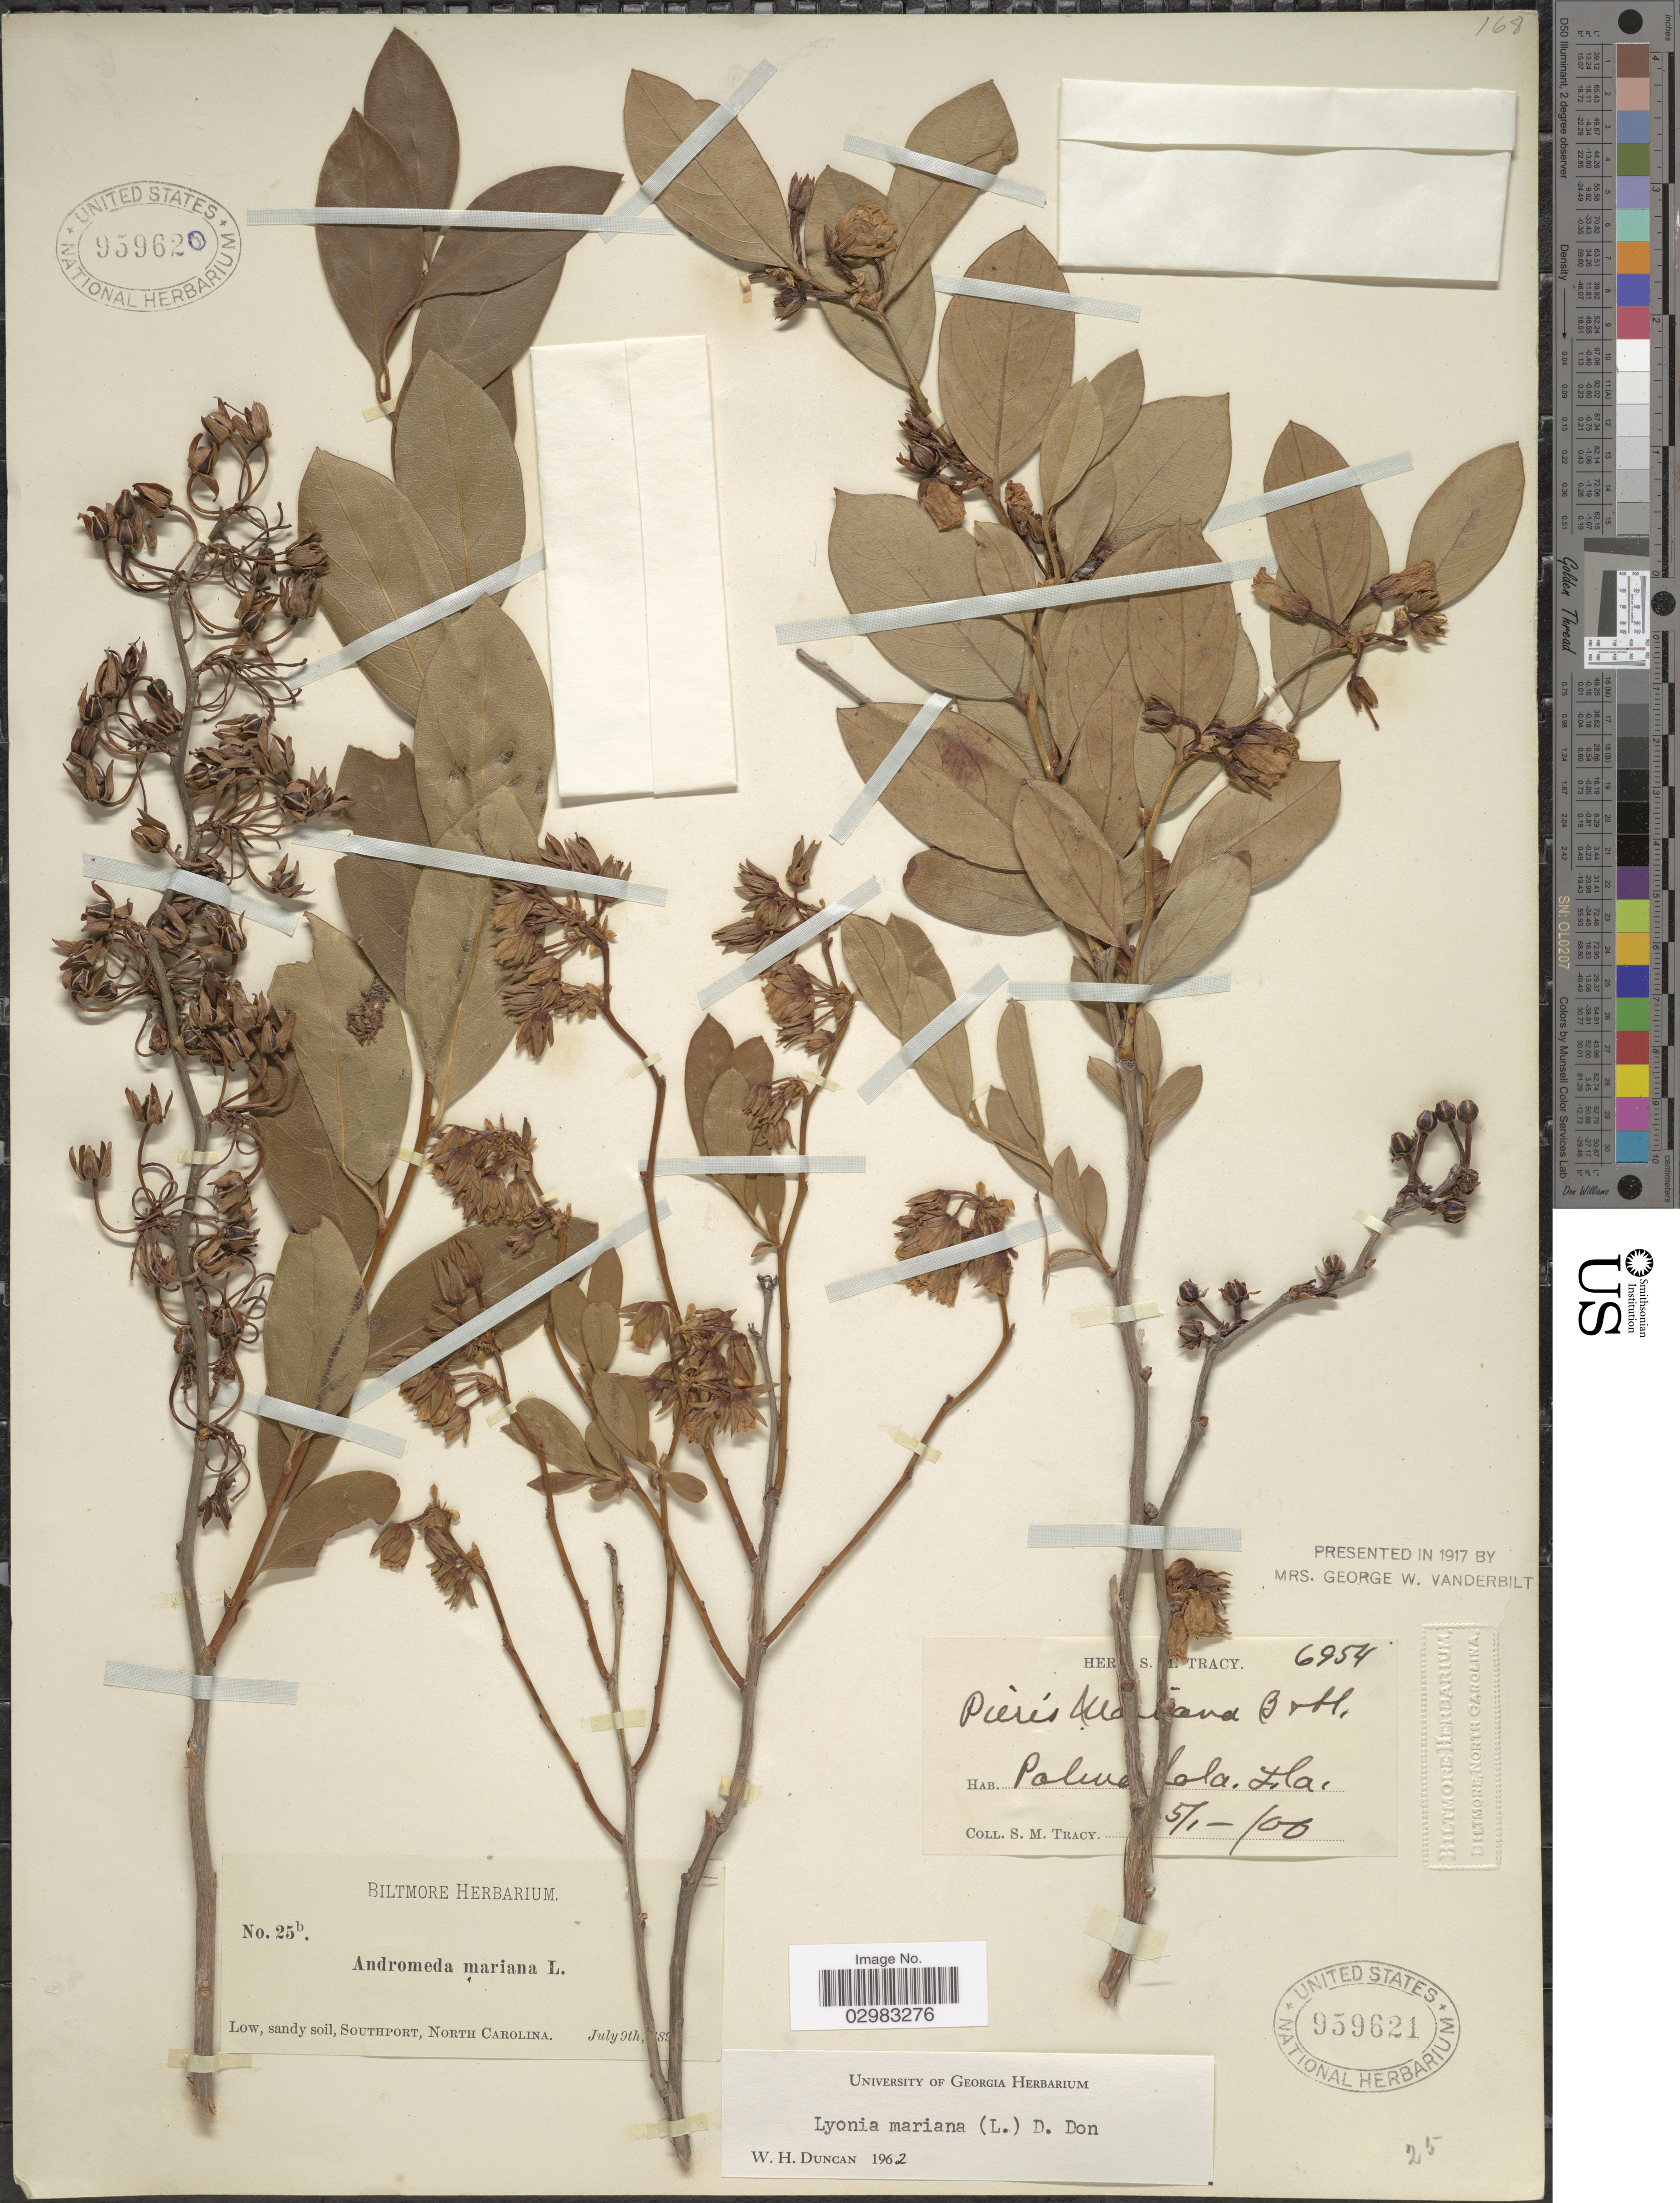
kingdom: Plantae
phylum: Tracheophyta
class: Magnoliopsida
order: Ericales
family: Ericaceae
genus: Lyonia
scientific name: Lyonia mariana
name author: (L.) D. Don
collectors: S. M. Tracy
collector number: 6954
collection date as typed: Transcribed d/m/y: 1/5/6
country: United States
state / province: Florida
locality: Palma Sola.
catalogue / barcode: US 959621-2